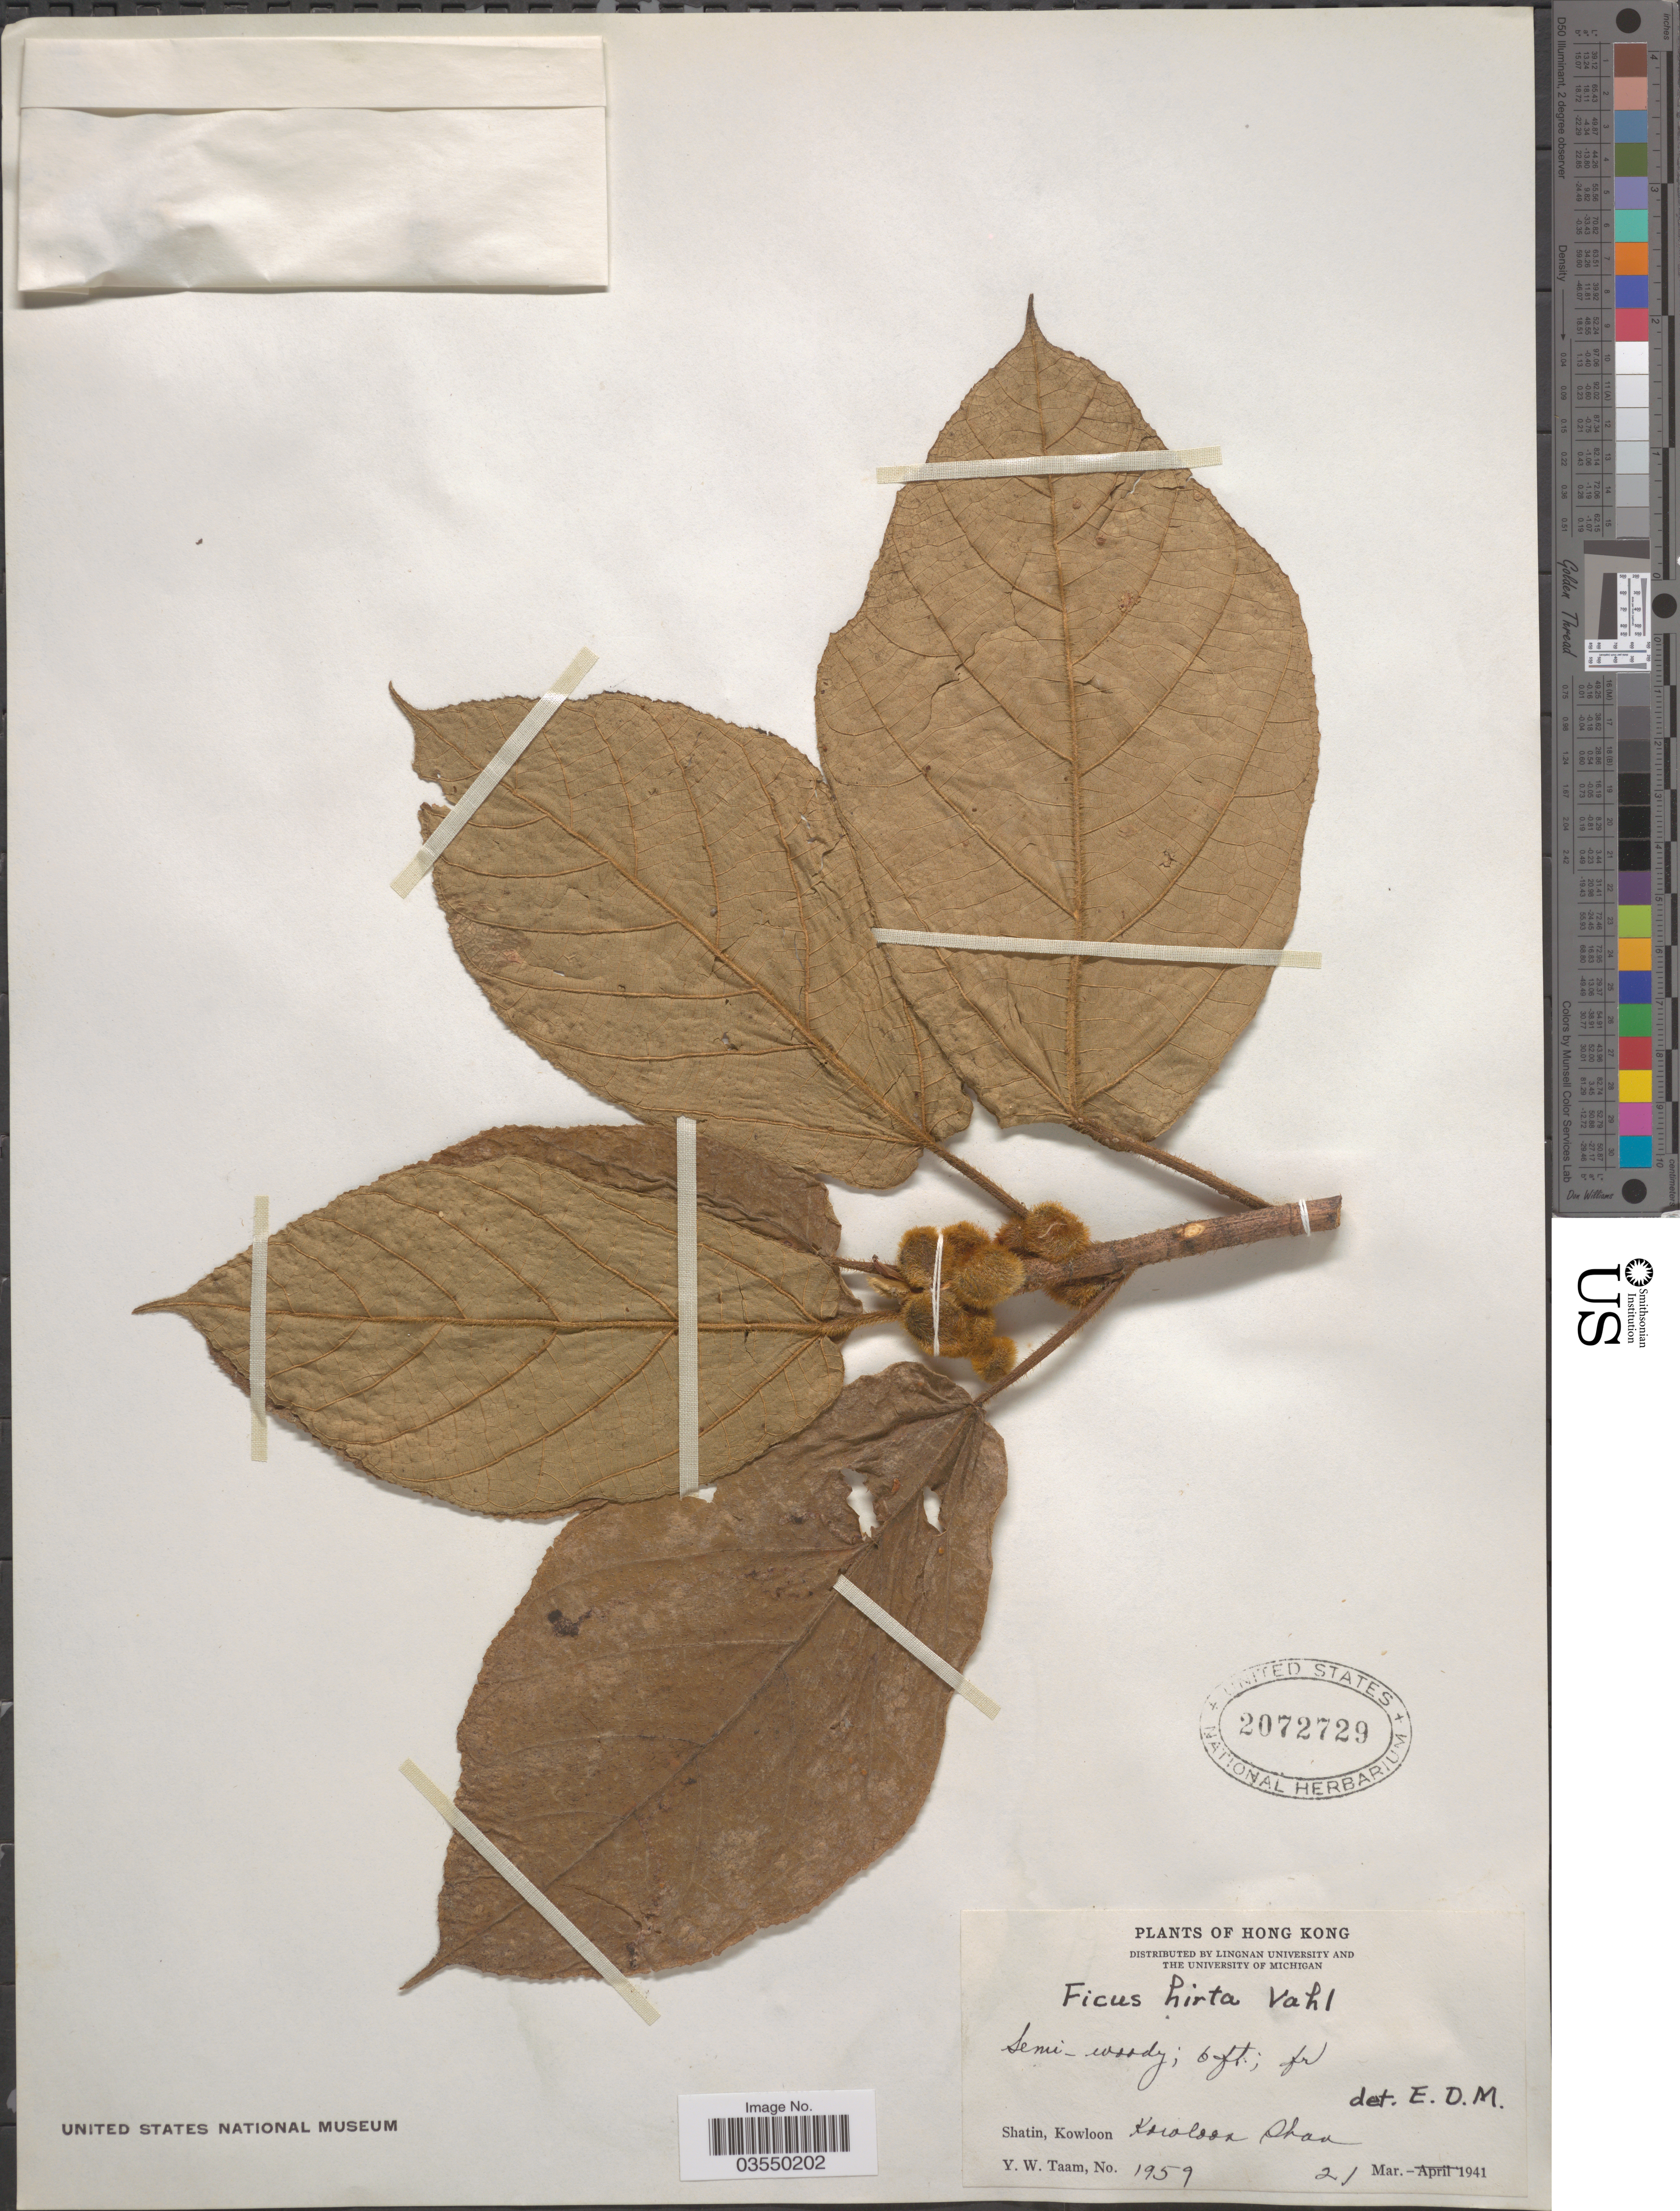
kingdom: Plantae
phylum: Tracheophyta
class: Magnoliopsida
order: Rosales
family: Moraceae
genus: Ficus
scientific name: Ficus hirta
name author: Vahl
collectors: Y. W. Taam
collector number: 1959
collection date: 1941-03-21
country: China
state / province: Hong Kong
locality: Shatin, Kowloon. Kowloon Shan.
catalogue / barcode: US 2072729